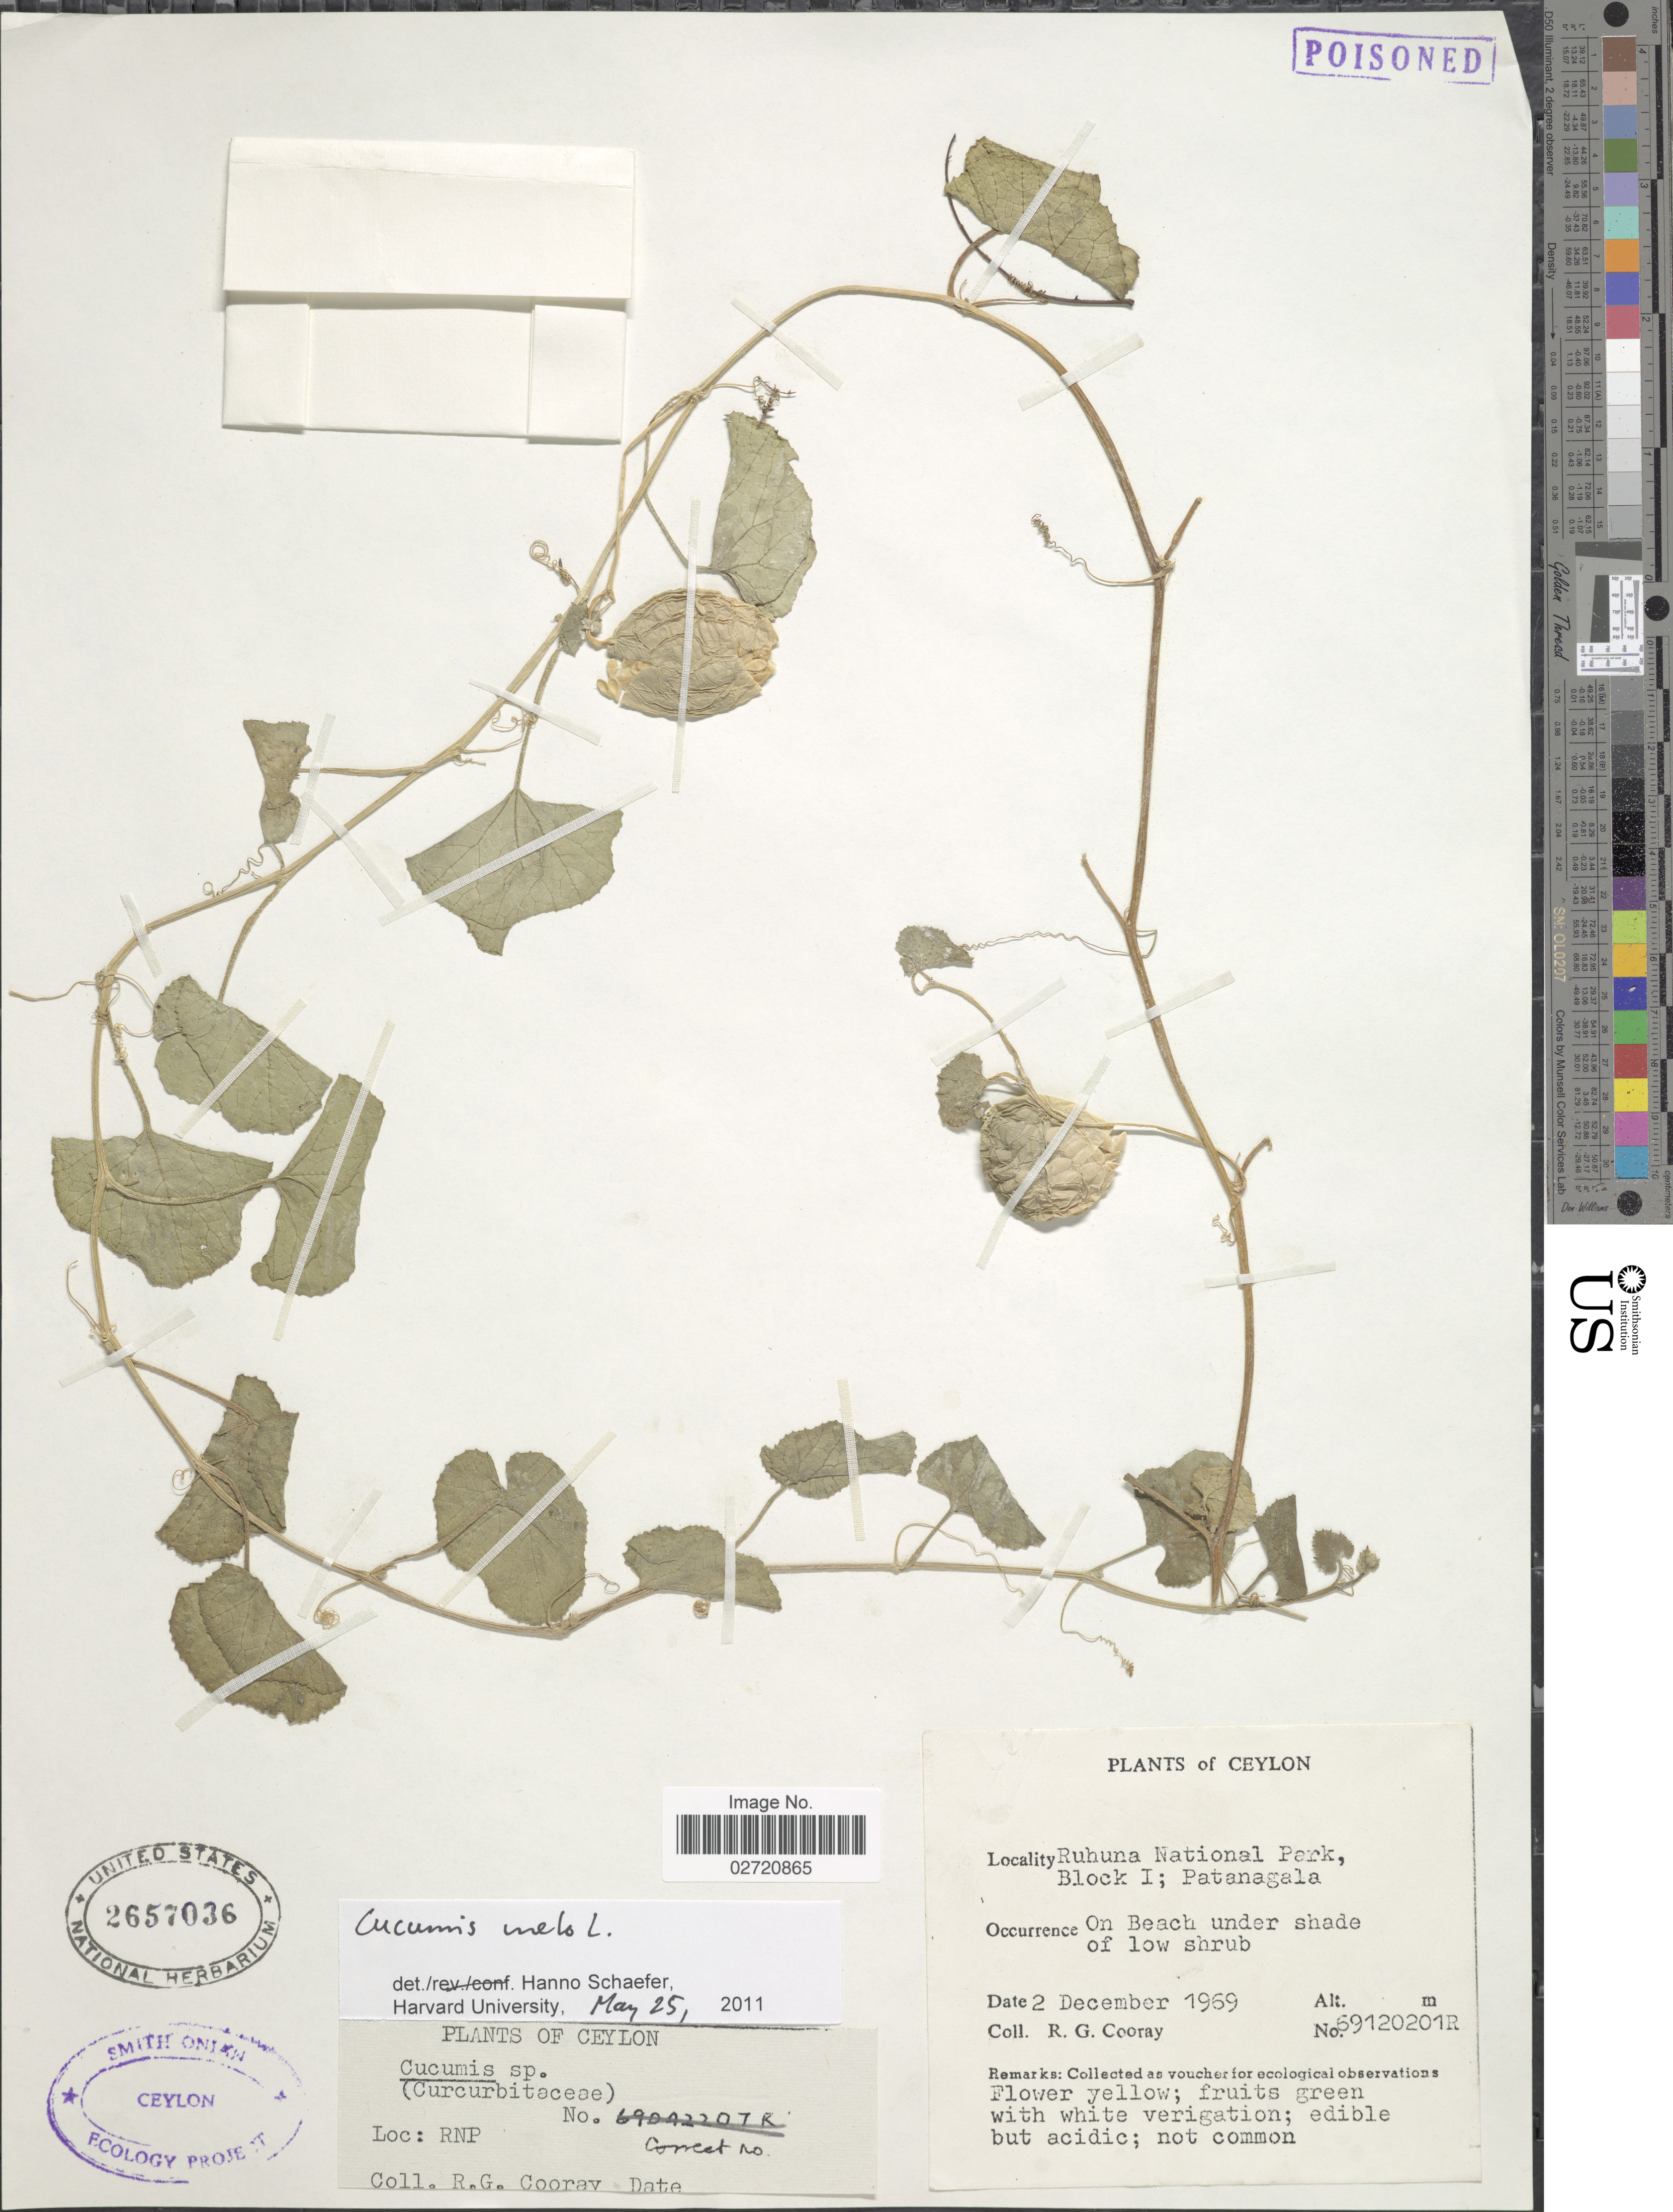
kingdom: Plantae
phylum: Tracheophyta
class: Magnoliopsida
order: Cucurbitales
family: Cucurbitaceae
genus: Cucumis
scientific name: Cucumis melo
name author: L.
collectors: R. Cooray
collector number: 69120201R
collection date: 1969-12-02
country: Sri Lanka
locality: Ceylon. Ruhuna National Park, Block I; Patanagala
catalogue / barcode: US 2657036